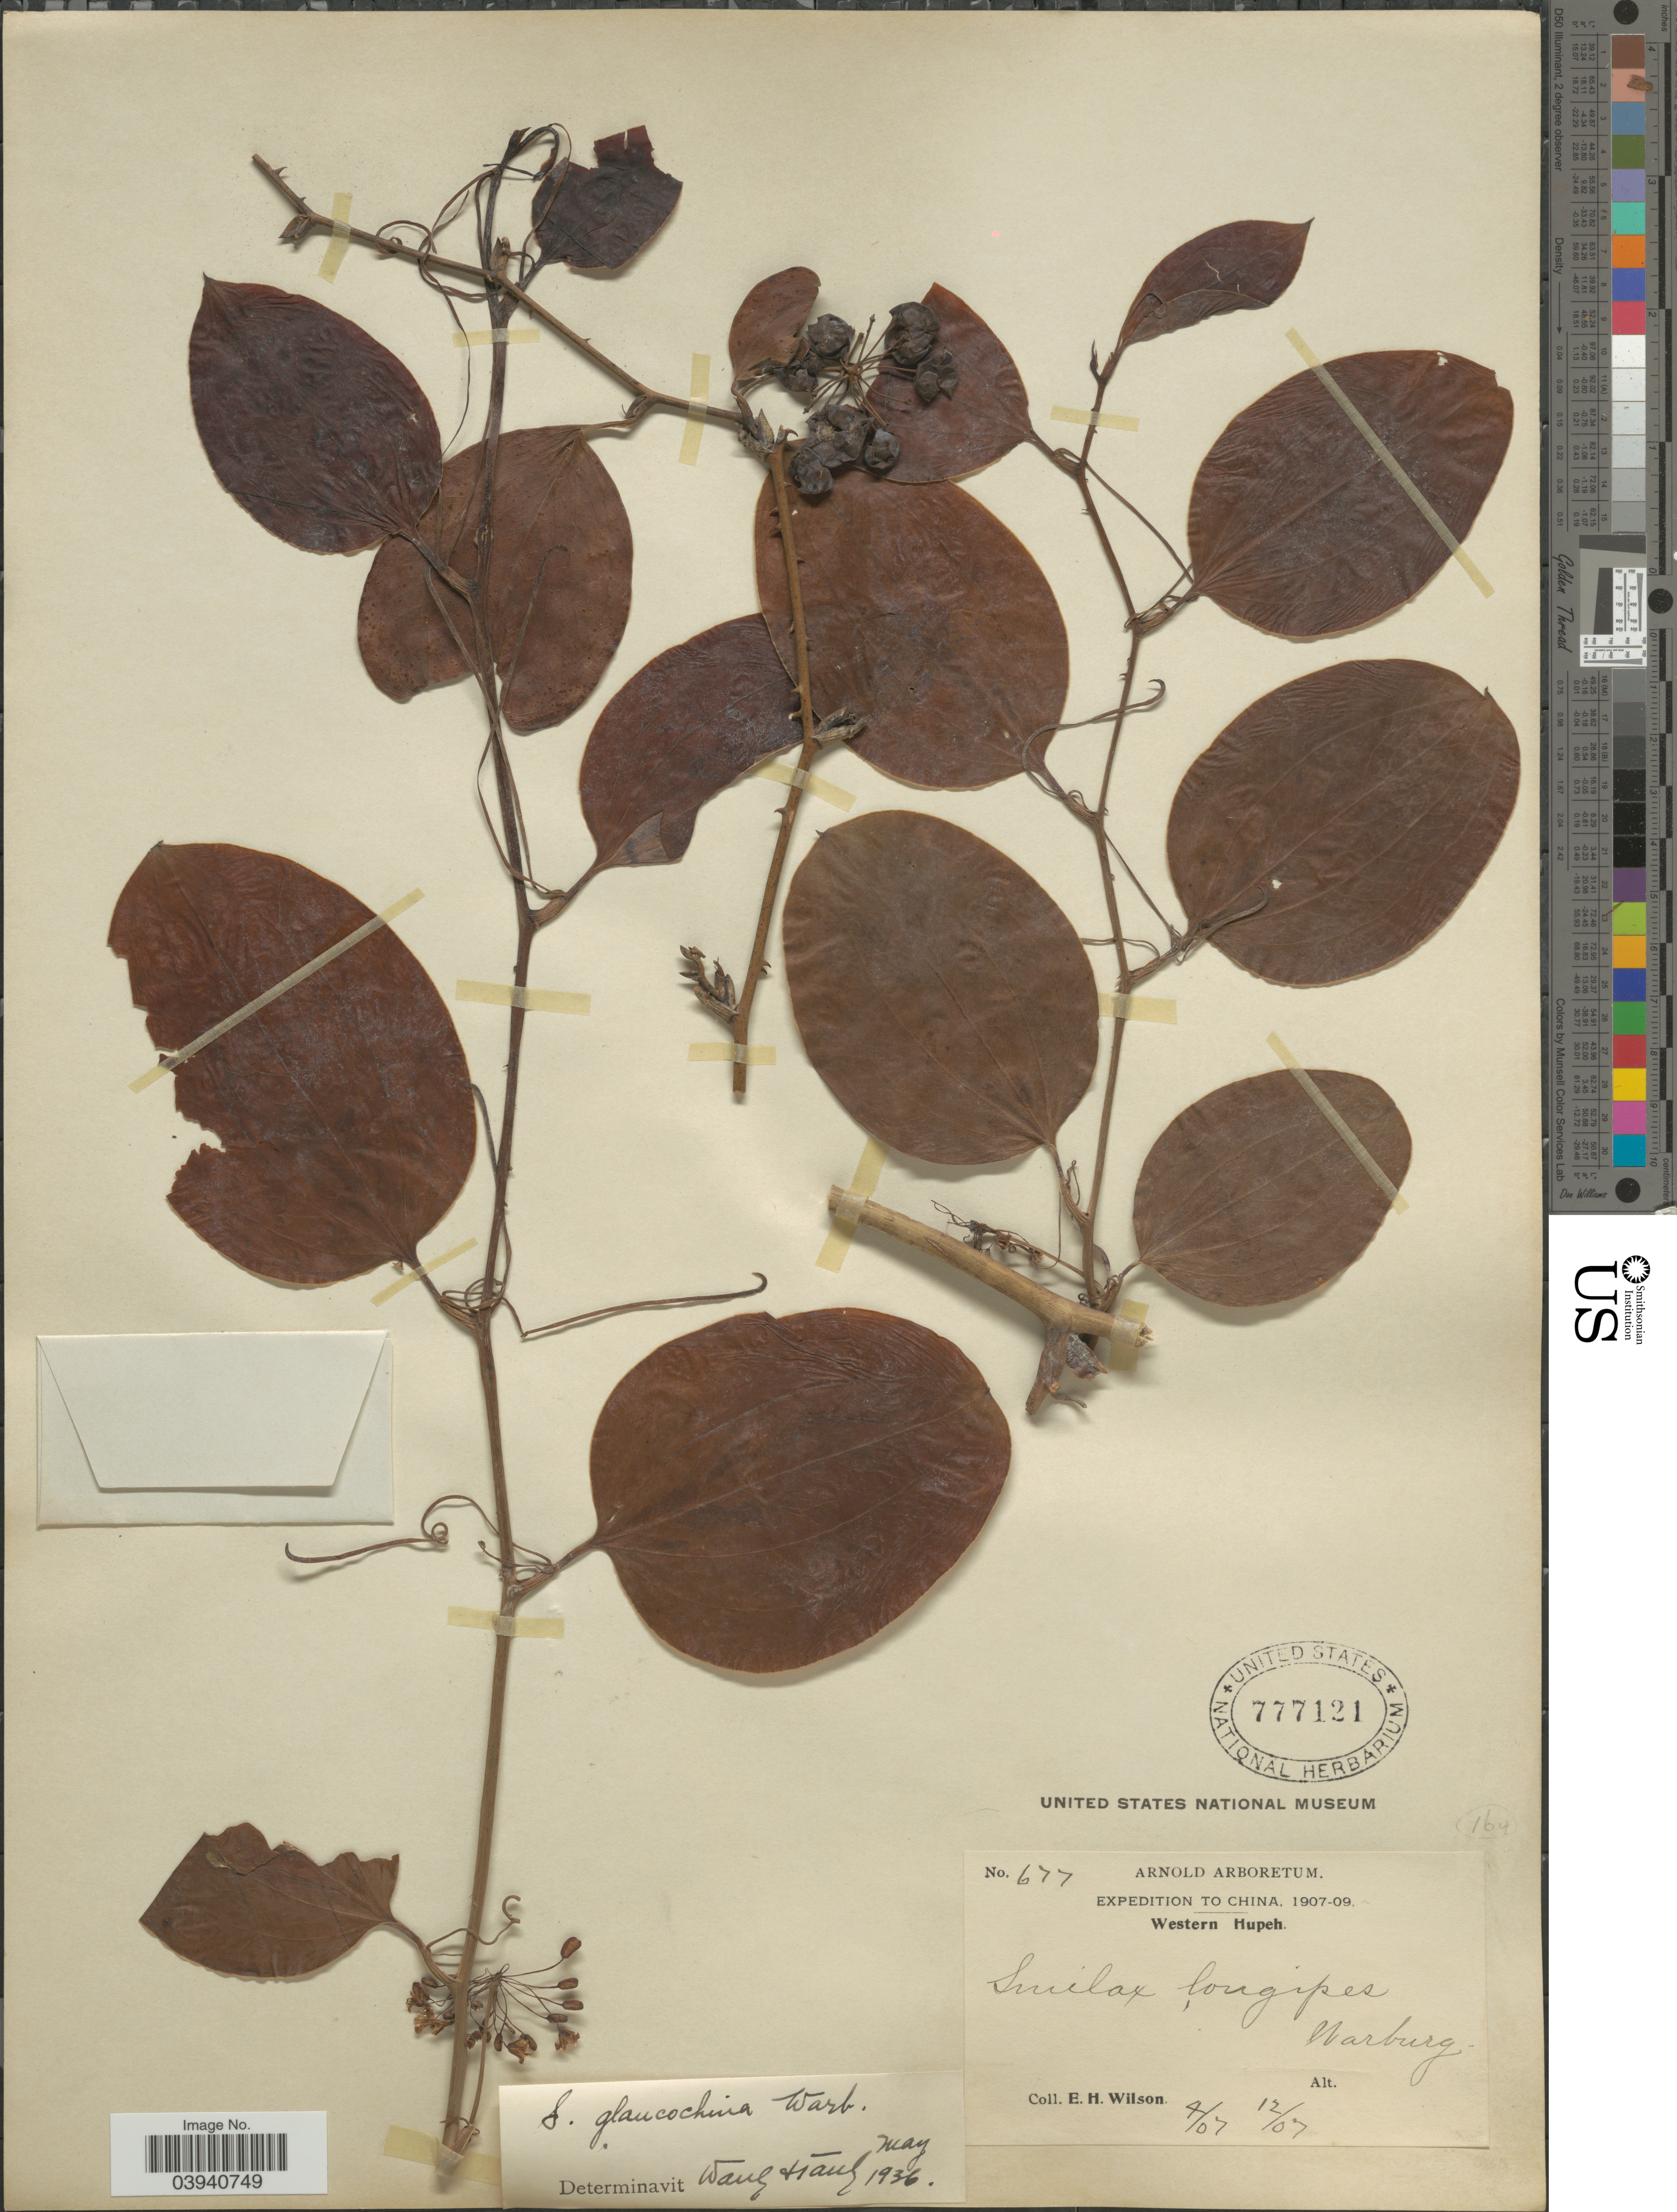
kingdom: Plantae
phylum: Tracheophyta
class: Liliopsida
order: Liliales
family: Smilacaceae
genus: Smilax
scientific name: Smilax glaucochina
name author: Warb. in Diels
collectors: E. Wilson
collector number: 677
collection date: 1907-04/1907-12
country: China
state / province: Hubei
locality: Western Hupeh.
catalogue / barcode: US 777121